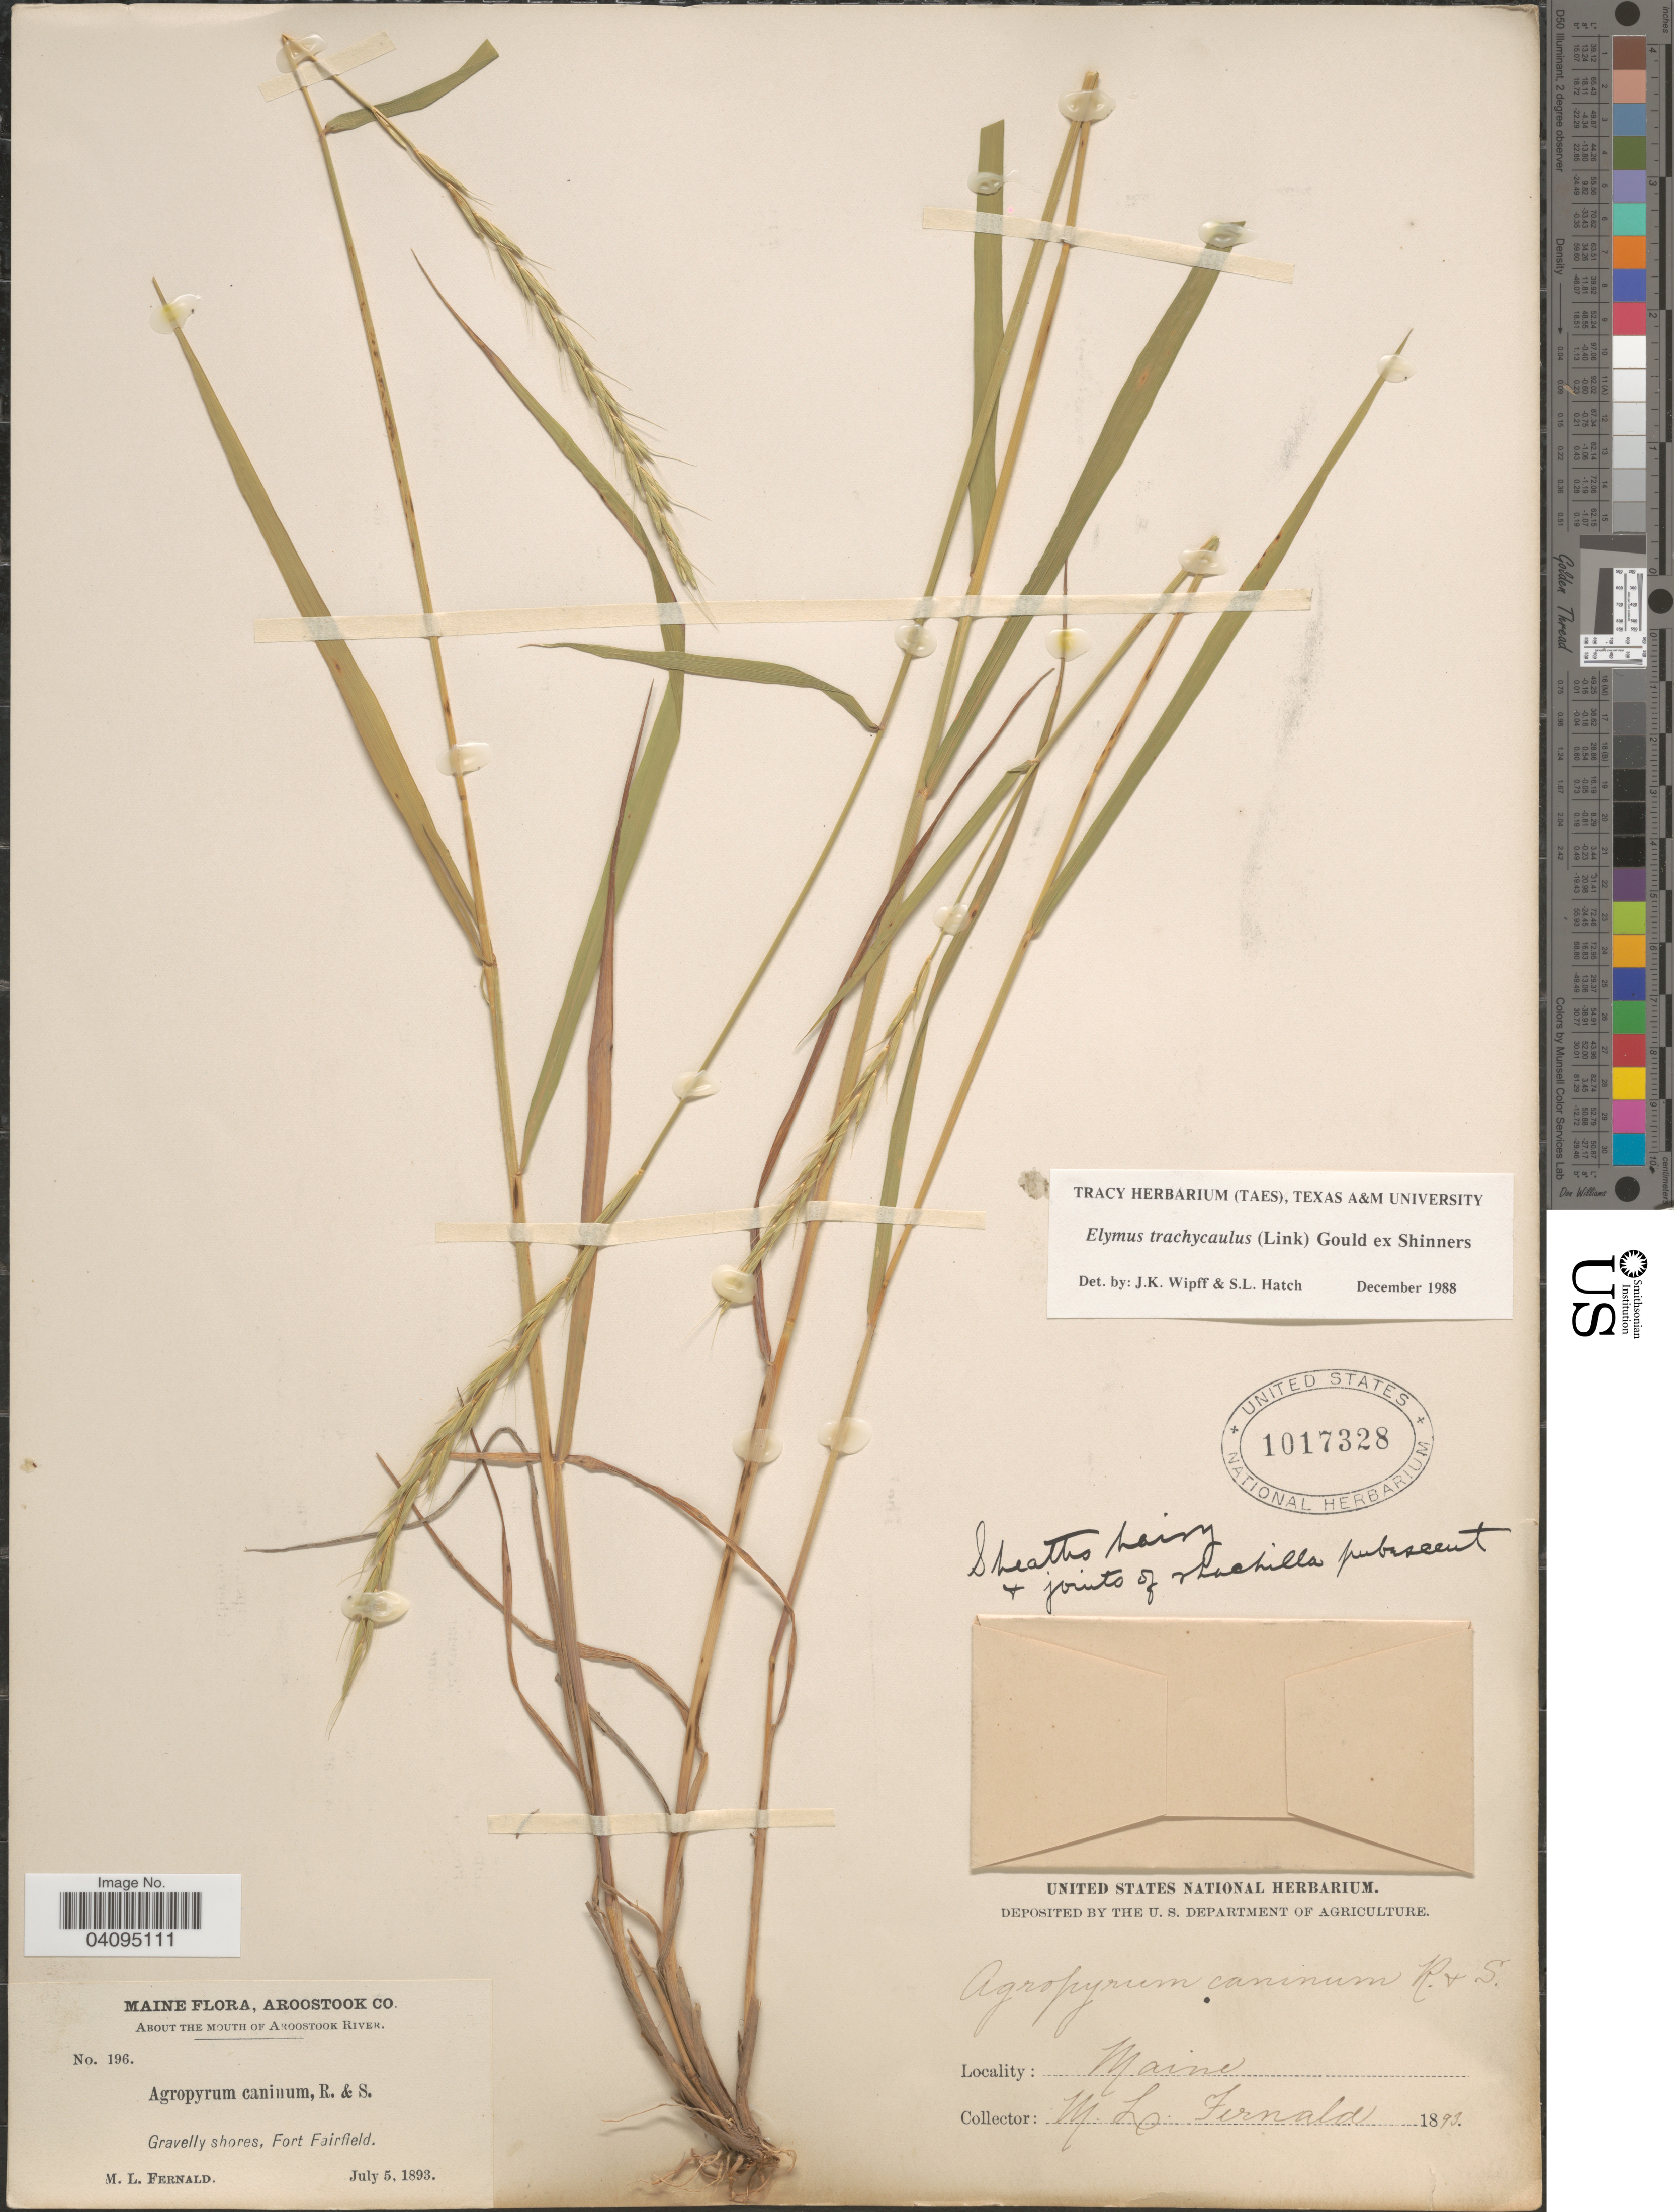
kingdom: Plantae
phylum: Tracheophyta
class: Liliopsida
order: Poales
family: Poaceae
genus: Elymus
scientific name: Elymus trachycaulus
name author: (Link) Gould ex Shinners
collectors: M. L. Fernald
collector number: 196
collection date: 1893-07-05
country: United States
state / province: Maine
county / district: Aroostook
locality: About the mouth of Aroostook River. Gravelly shores, Fort Fairfield.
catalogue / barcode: US 1017328